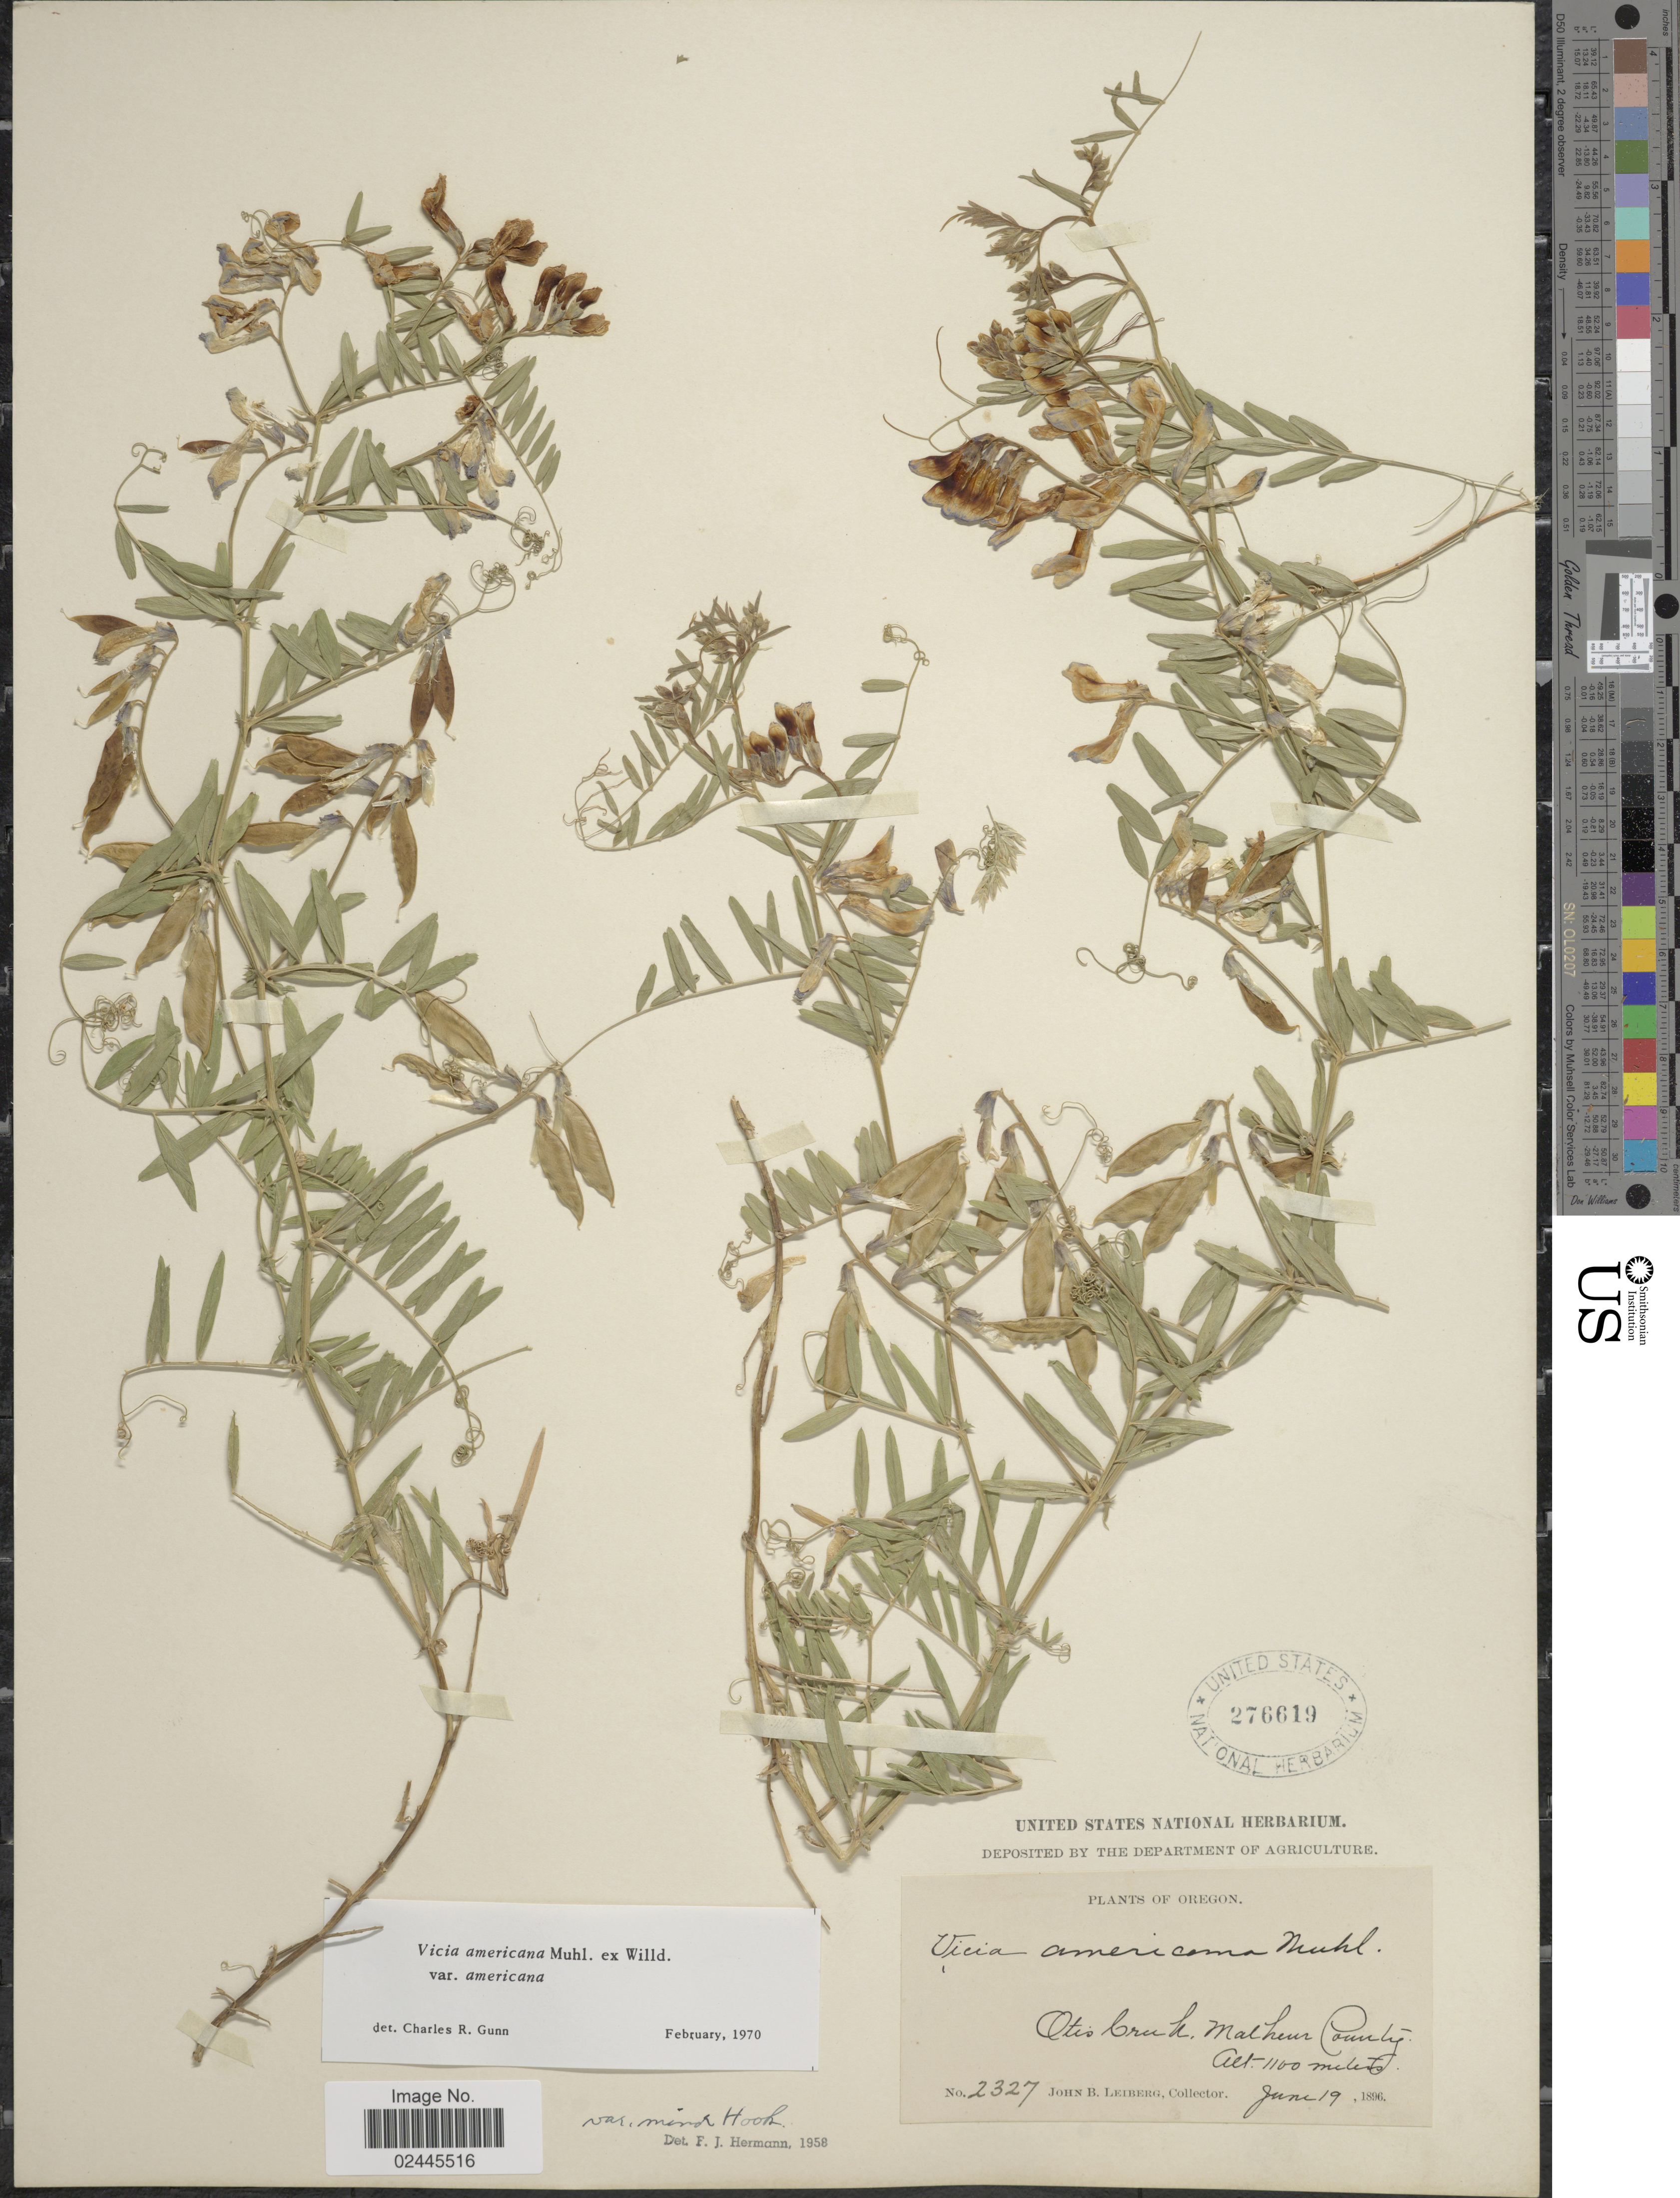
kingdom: Plantae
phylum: Tracheophyta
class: Magnoliopsida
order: Fabales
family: Fabaceae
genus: Vicia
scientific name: Vicia americana var. americana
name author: Muhl. ex Willd.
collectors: J. B. Leiberg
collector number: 2327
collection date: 1896-06-19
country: United States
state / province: Oregon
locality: Otis Creek, Malheur County.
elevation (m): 1100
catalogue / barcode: US 276619